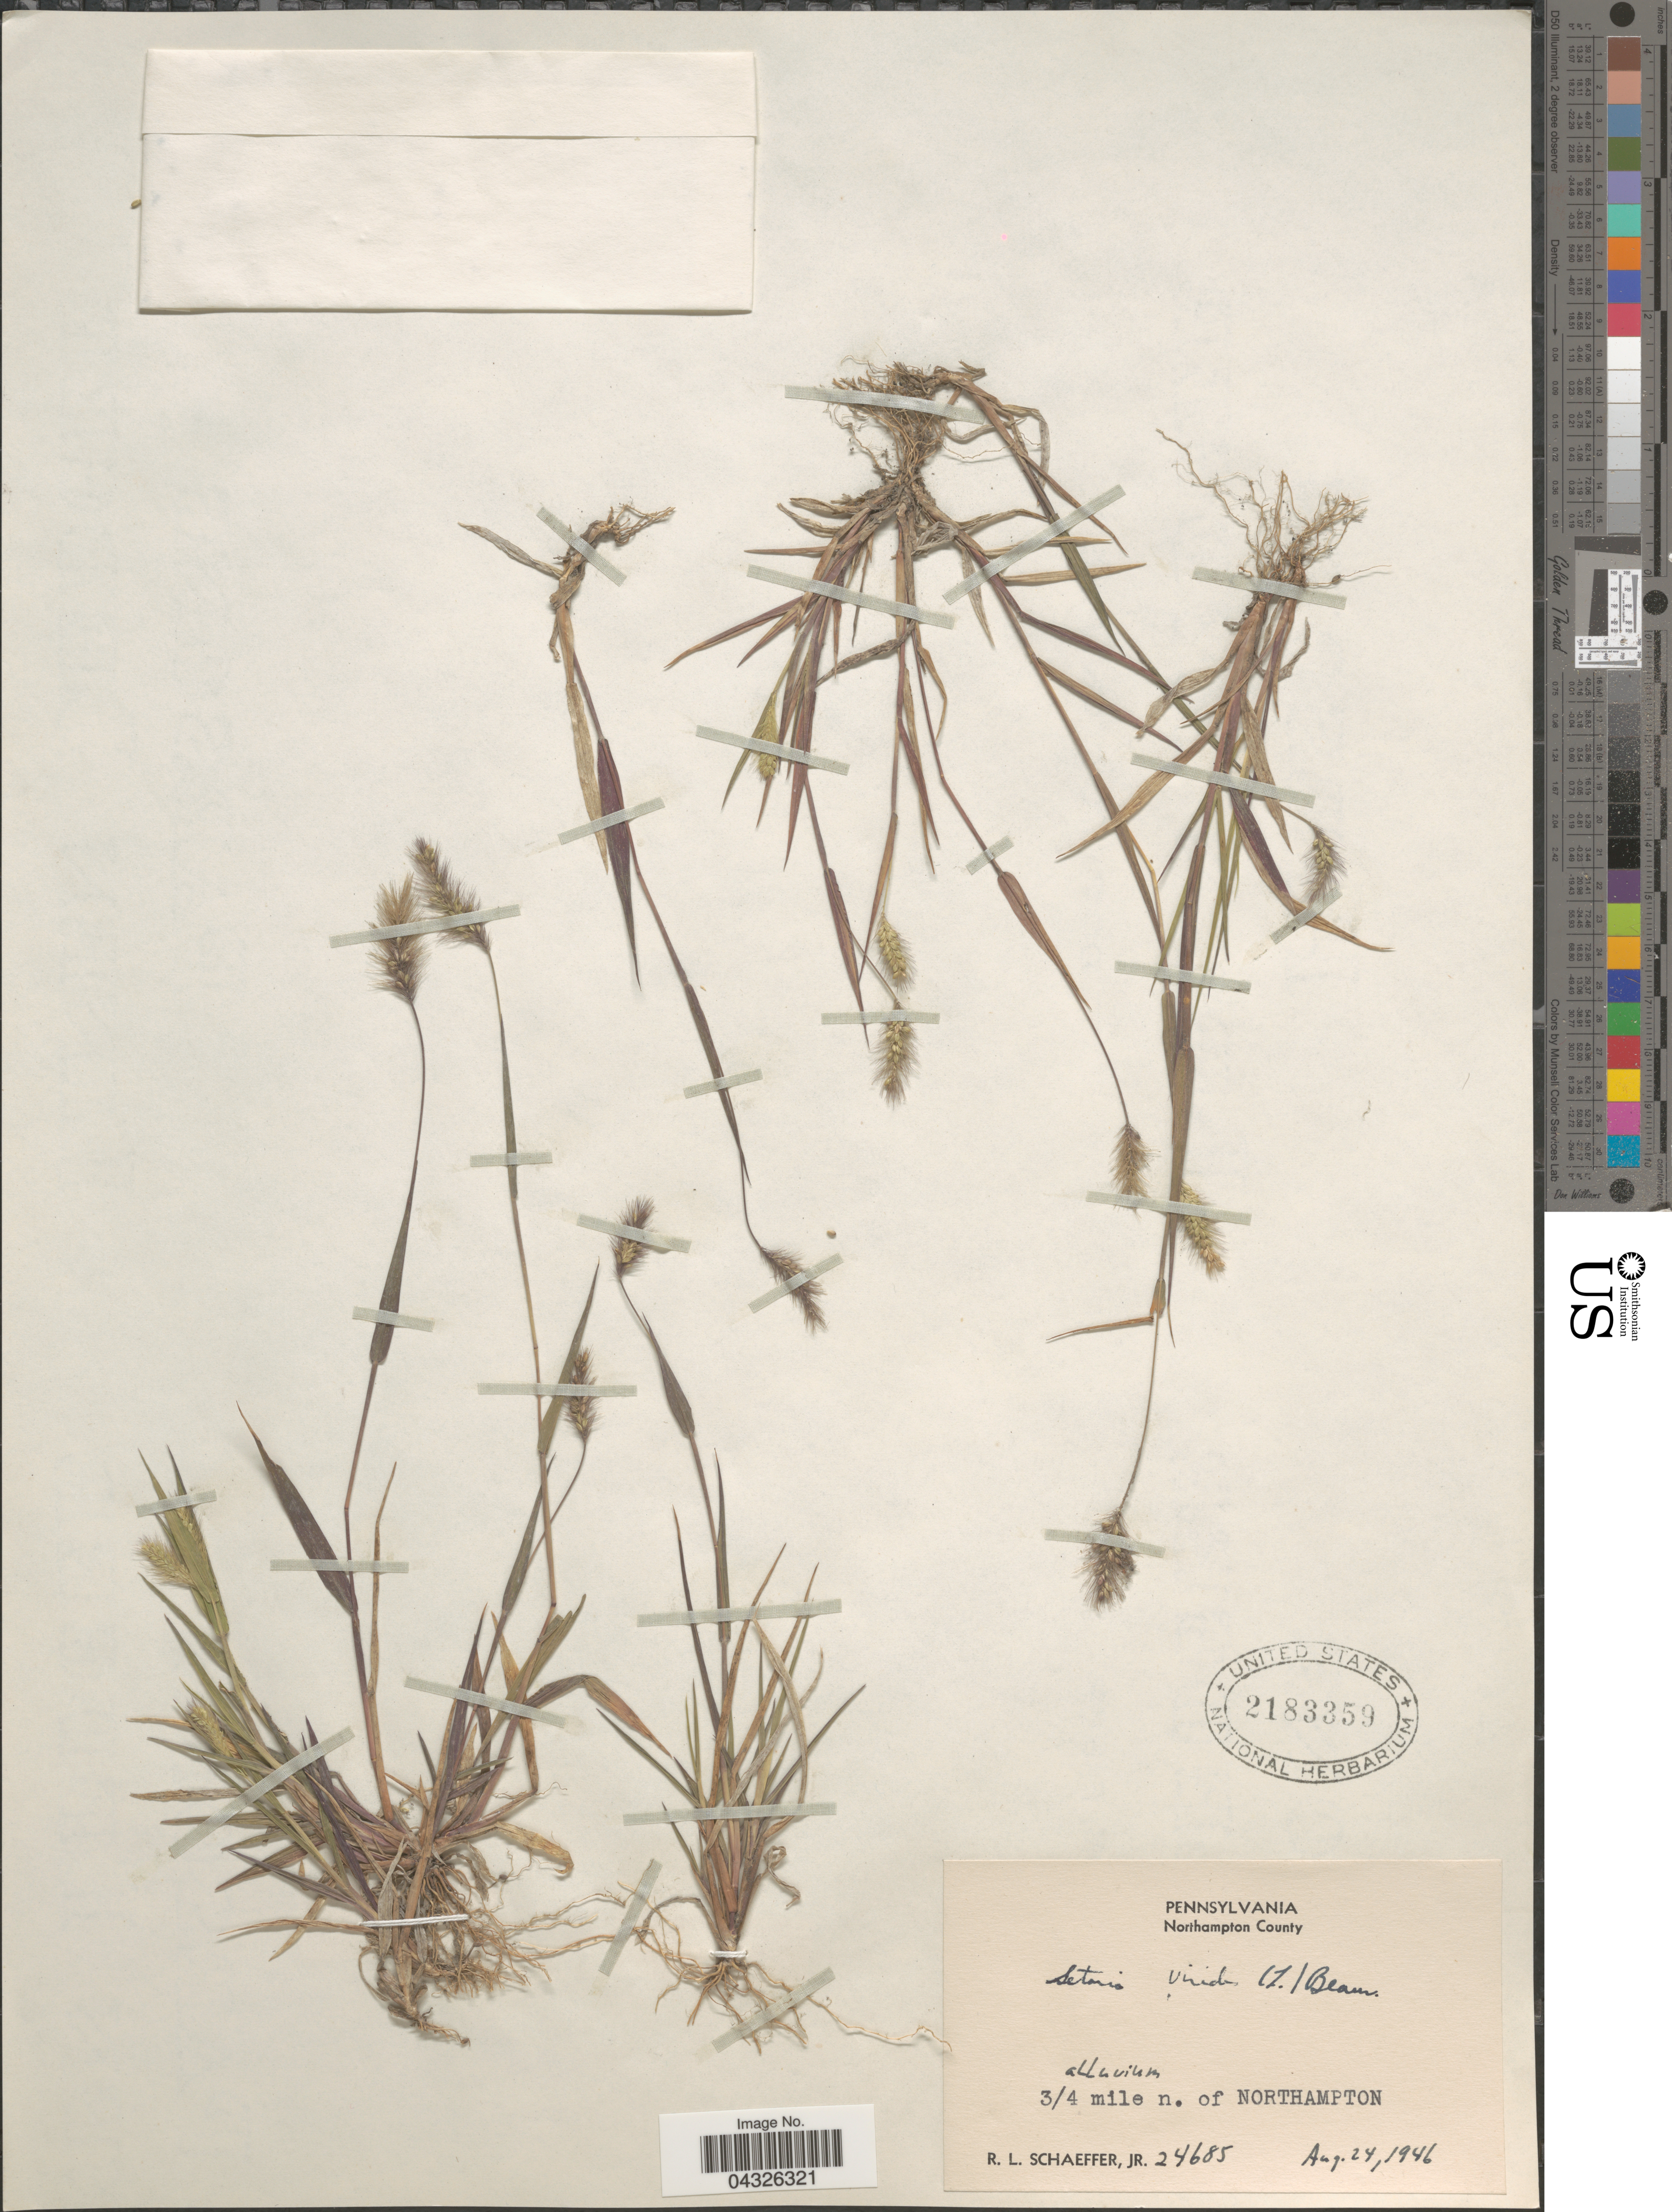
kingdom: Plantae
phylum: Tracheophyta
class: Liliopsida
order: Poales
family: Poaceae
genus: Setaria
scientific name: Setaria viridis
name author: (L.) P. Beauv.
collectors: R. L. Schaeffer Jr.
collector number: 24685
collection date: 1946-08-24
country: United States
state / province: Pennsylvania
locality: Northampton County. Alluvium. 3/4 mile n. of Northampton.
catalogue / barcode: US 2183359